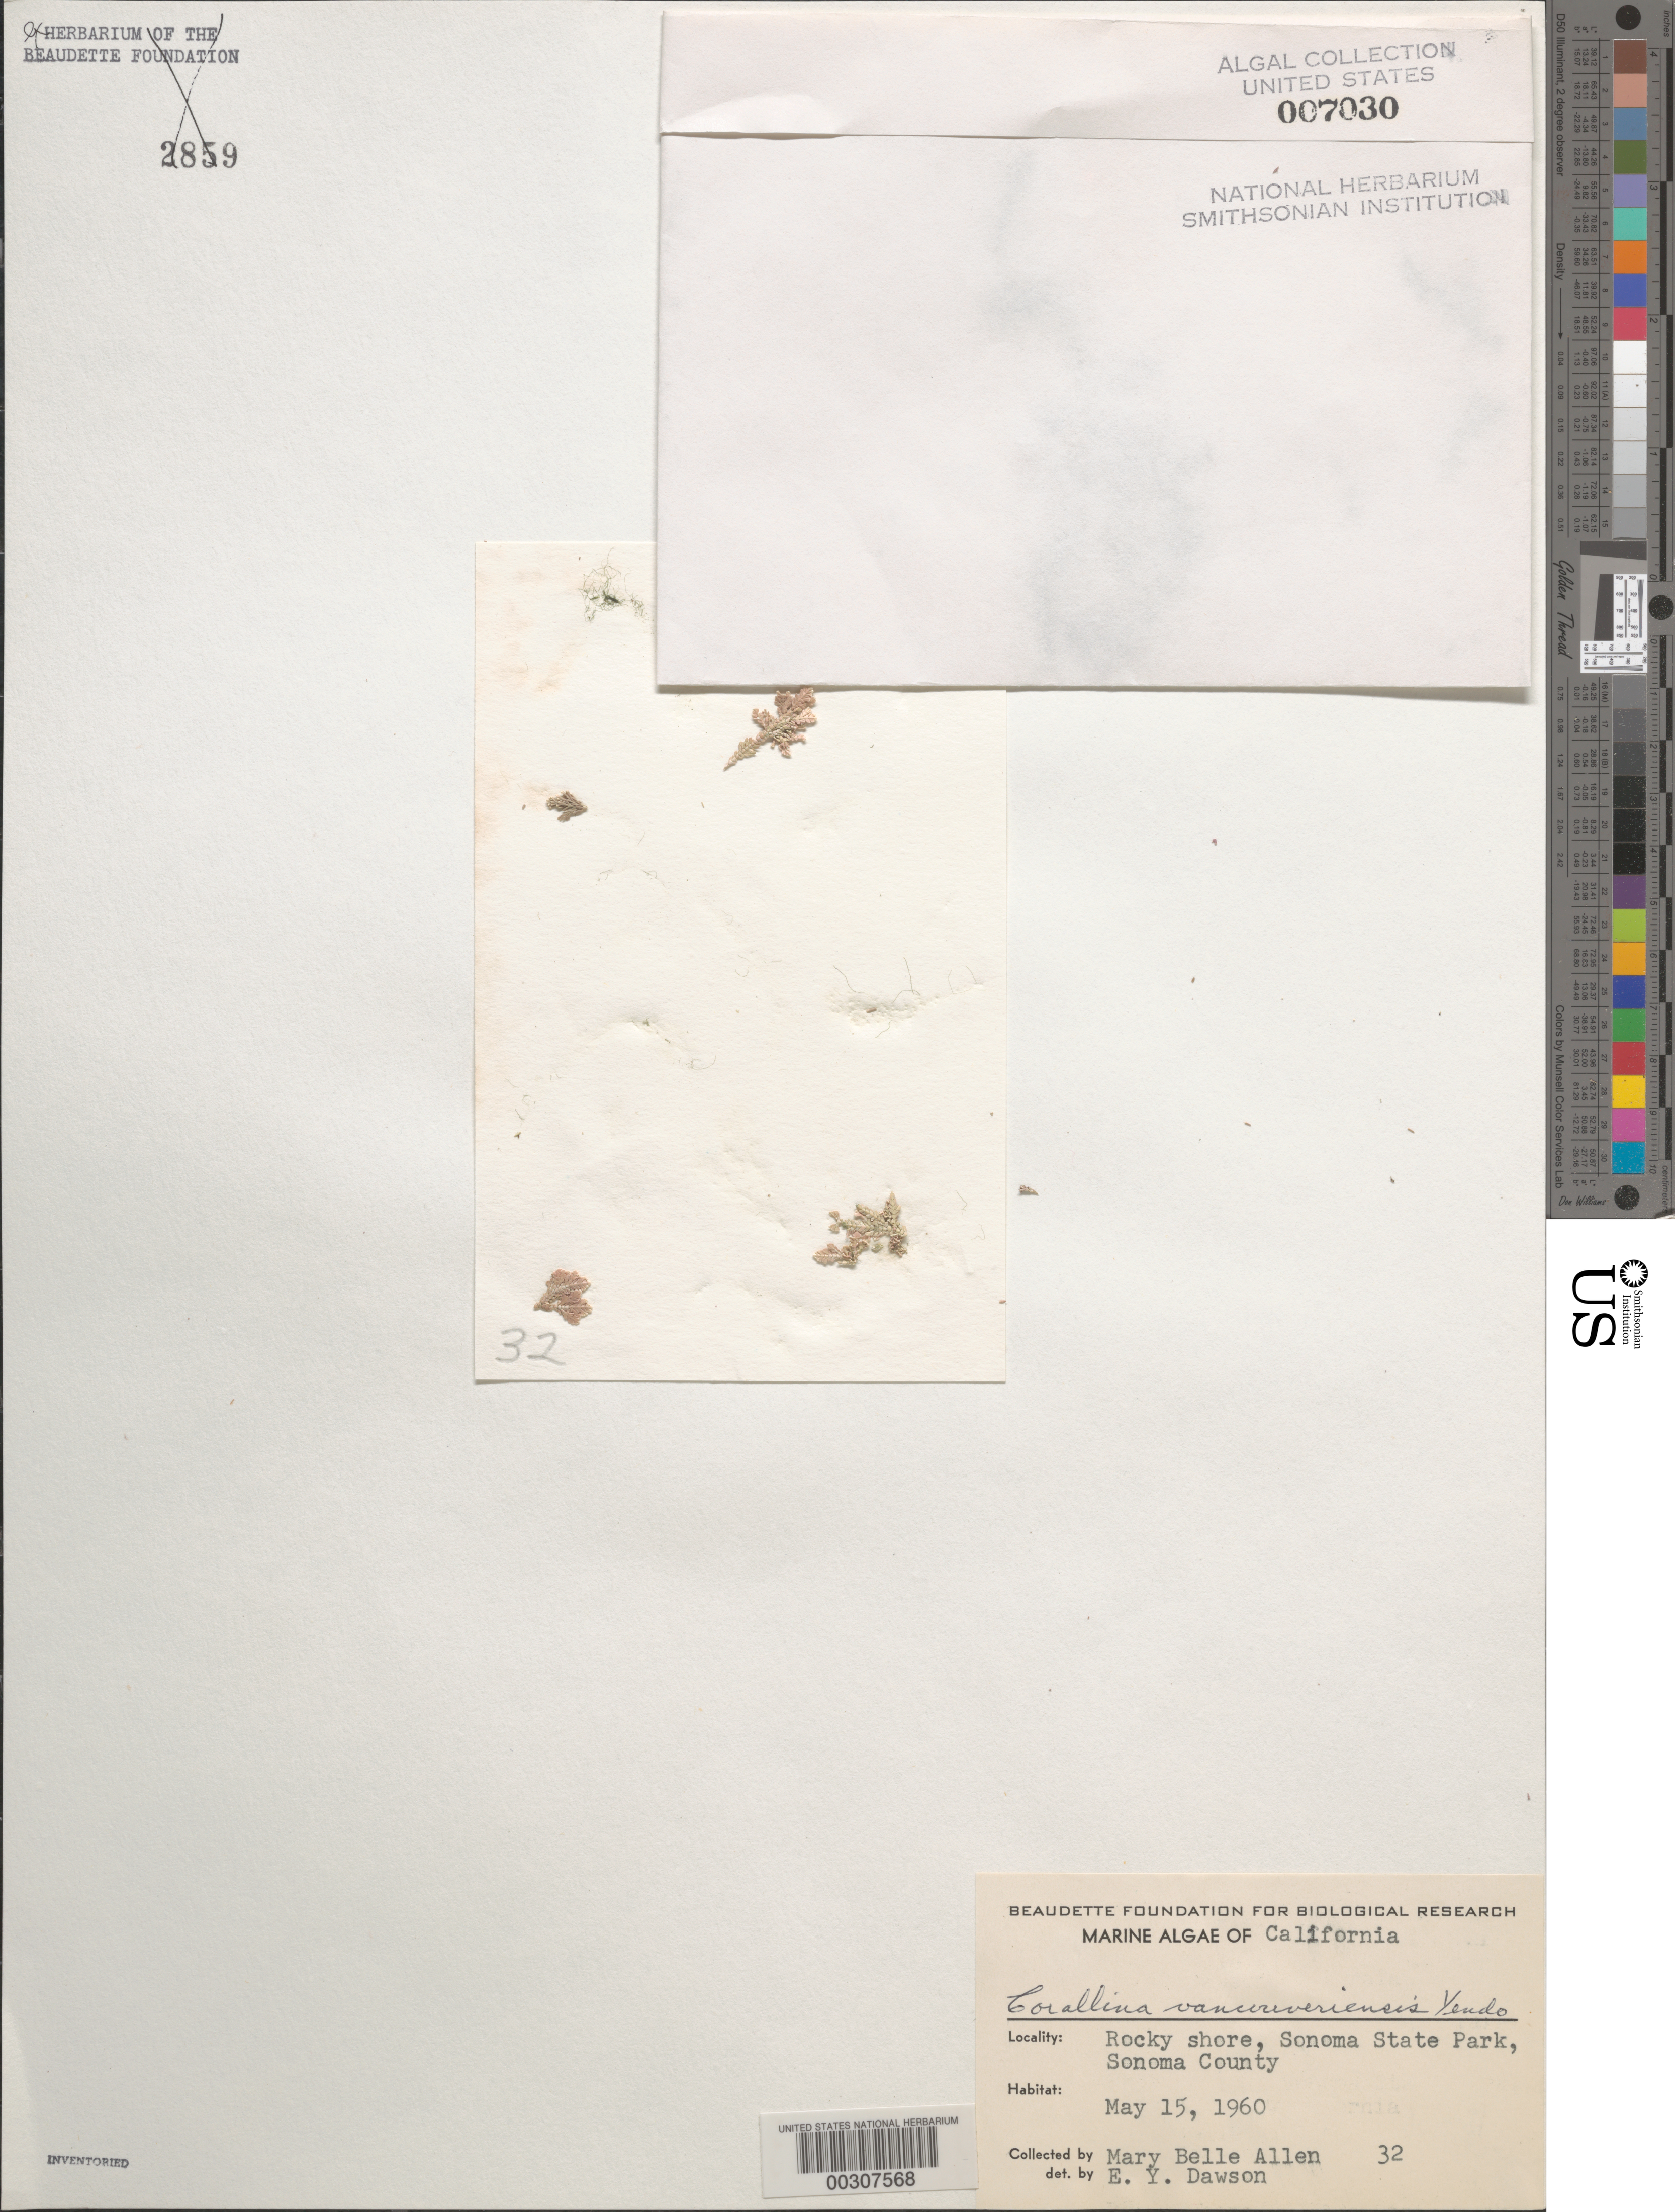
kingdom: Plantae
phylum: Rhodophyta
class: Florideophyceae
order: Corallinales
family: Corallinaceae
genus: Corallina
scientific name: Corallina vancouveriensis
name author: Yendo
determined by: Dawson, E. Y.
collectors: M. B. Allen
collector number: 32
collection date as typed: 15 May 1960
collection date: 1960-05-15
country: United States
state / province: California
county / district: Sonoma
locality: Sonoma State Park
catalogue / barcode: US 7030